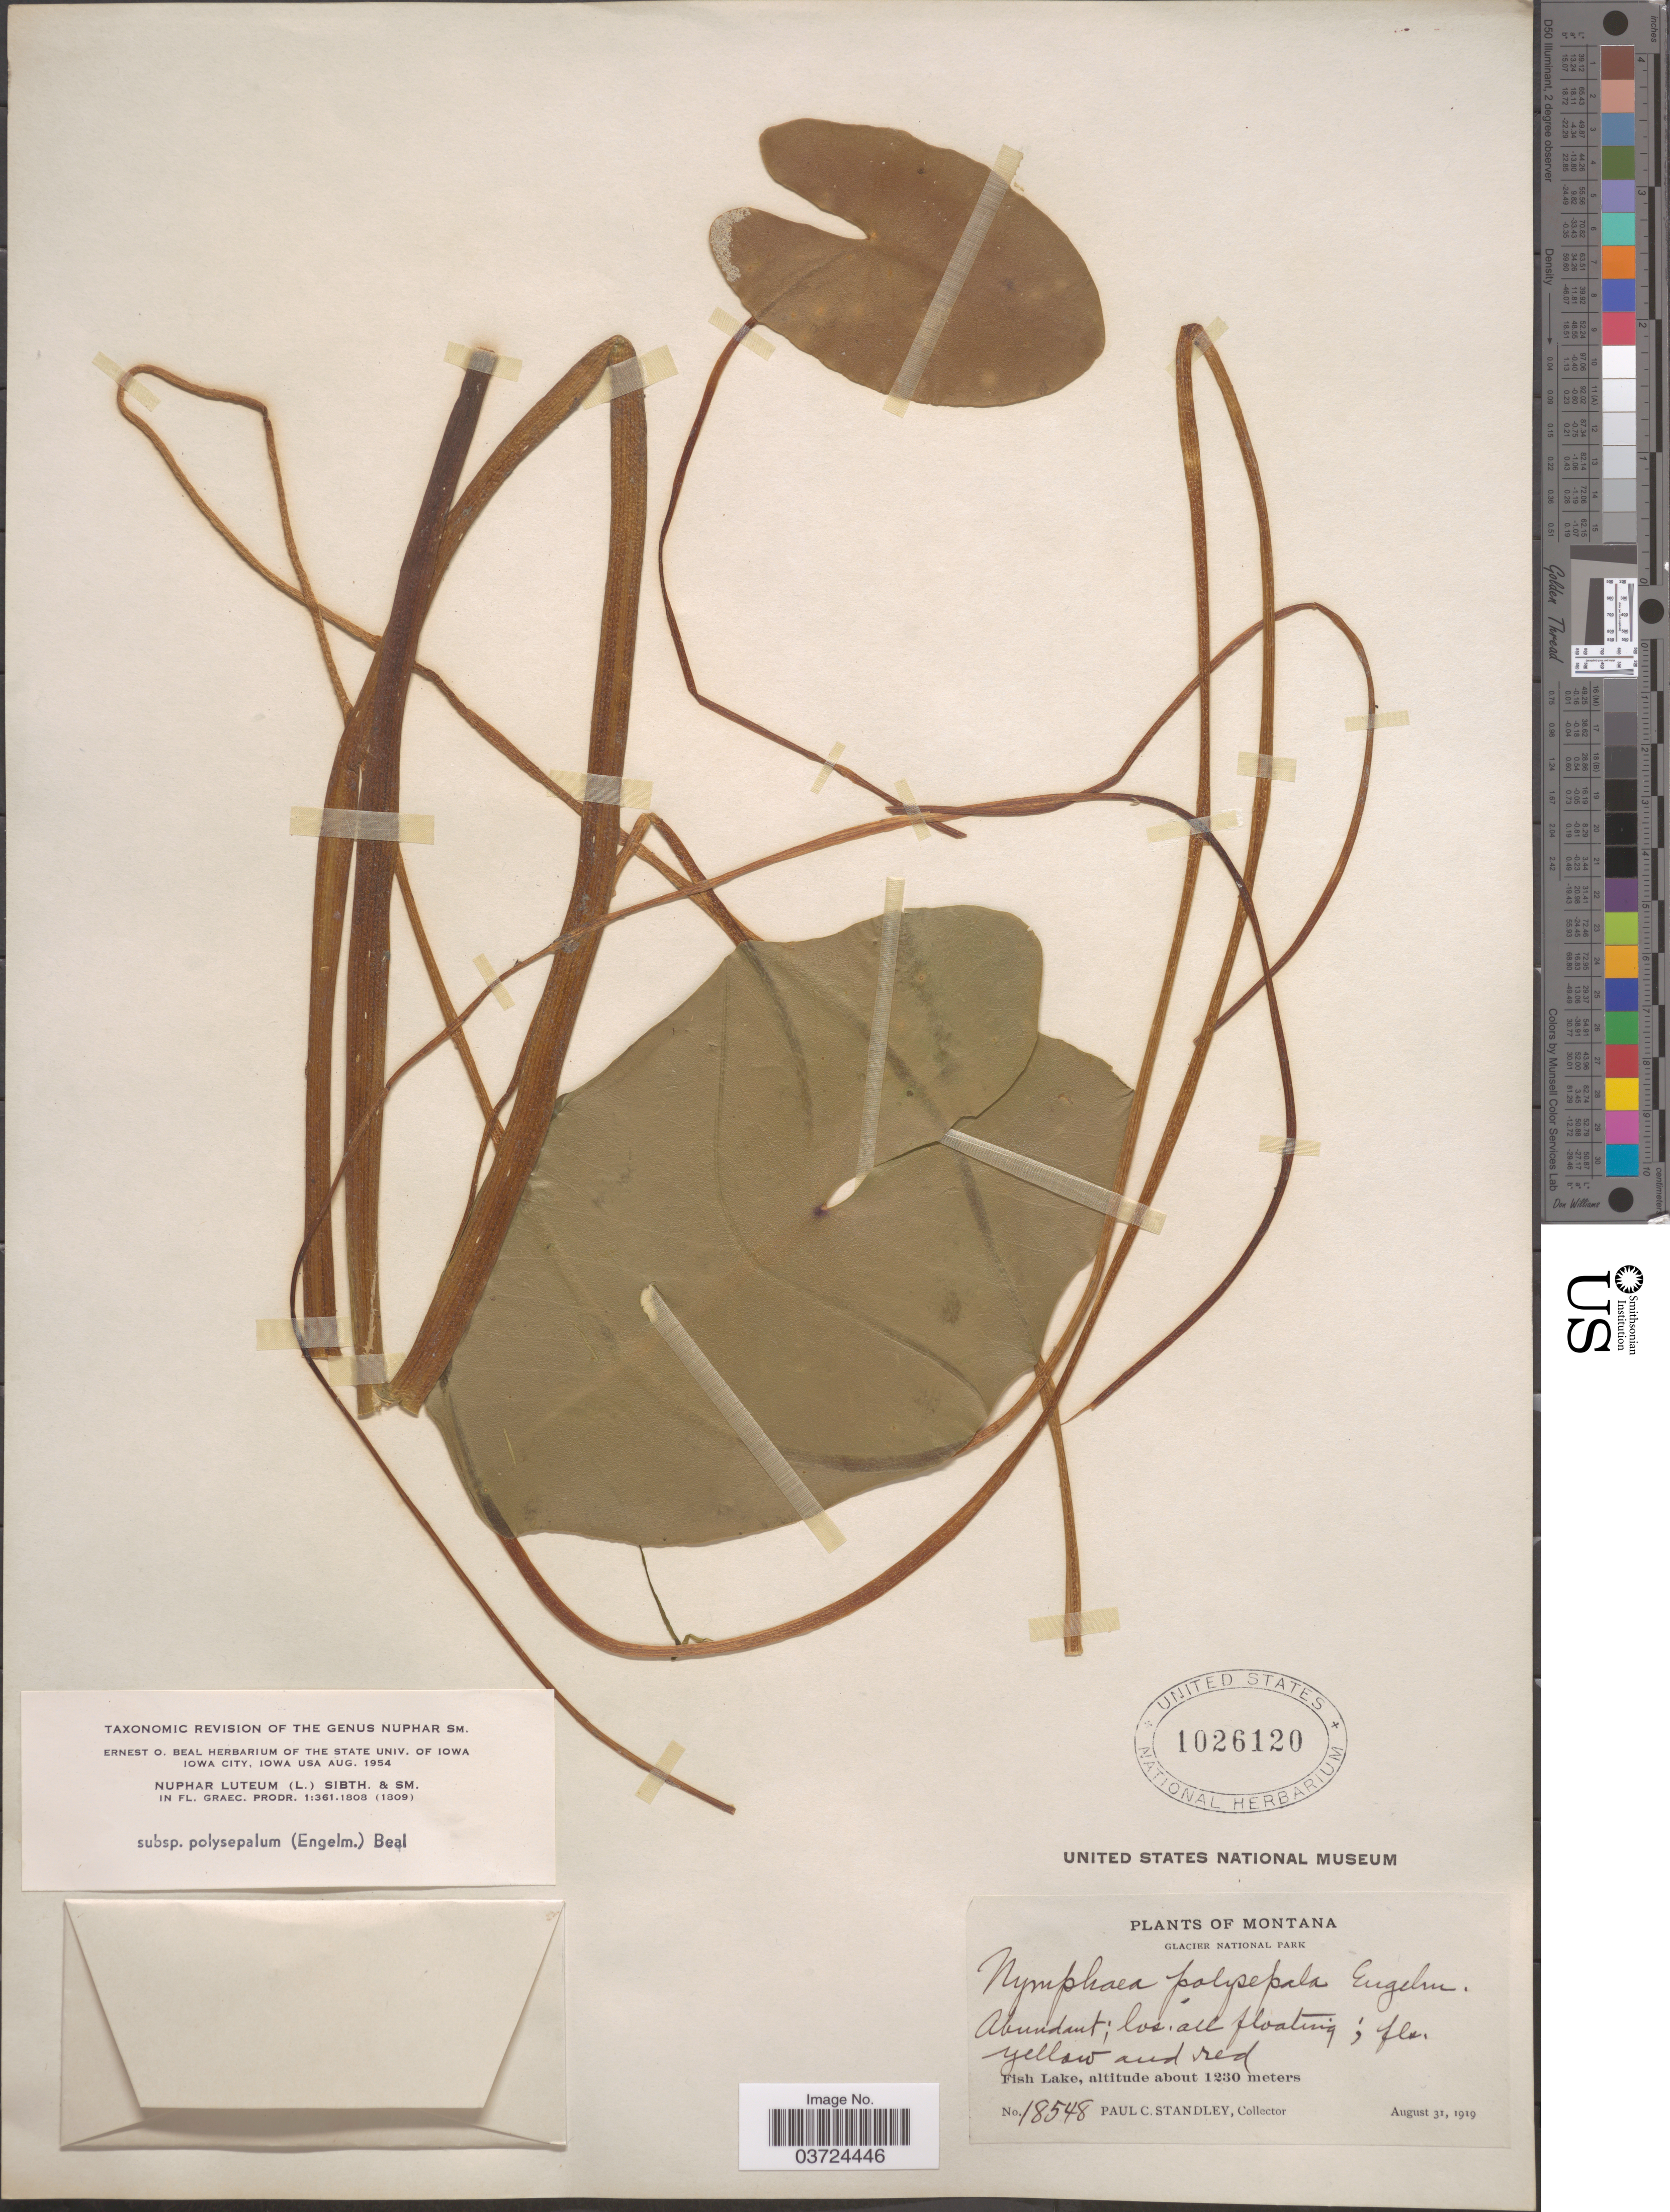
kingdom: Plantae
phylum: Tracheophyta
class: Magnoliopsida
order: Nymphaeales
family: Nymphaeaceae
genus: Nuphar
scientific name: Nuphar polysepala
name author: Englem.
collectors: P. C. Standley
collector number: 18548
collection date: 1919-08-31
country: United States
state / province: Montana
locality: Glacier National Park. Fish Lake.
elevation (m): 1230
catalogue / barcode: US 1026120